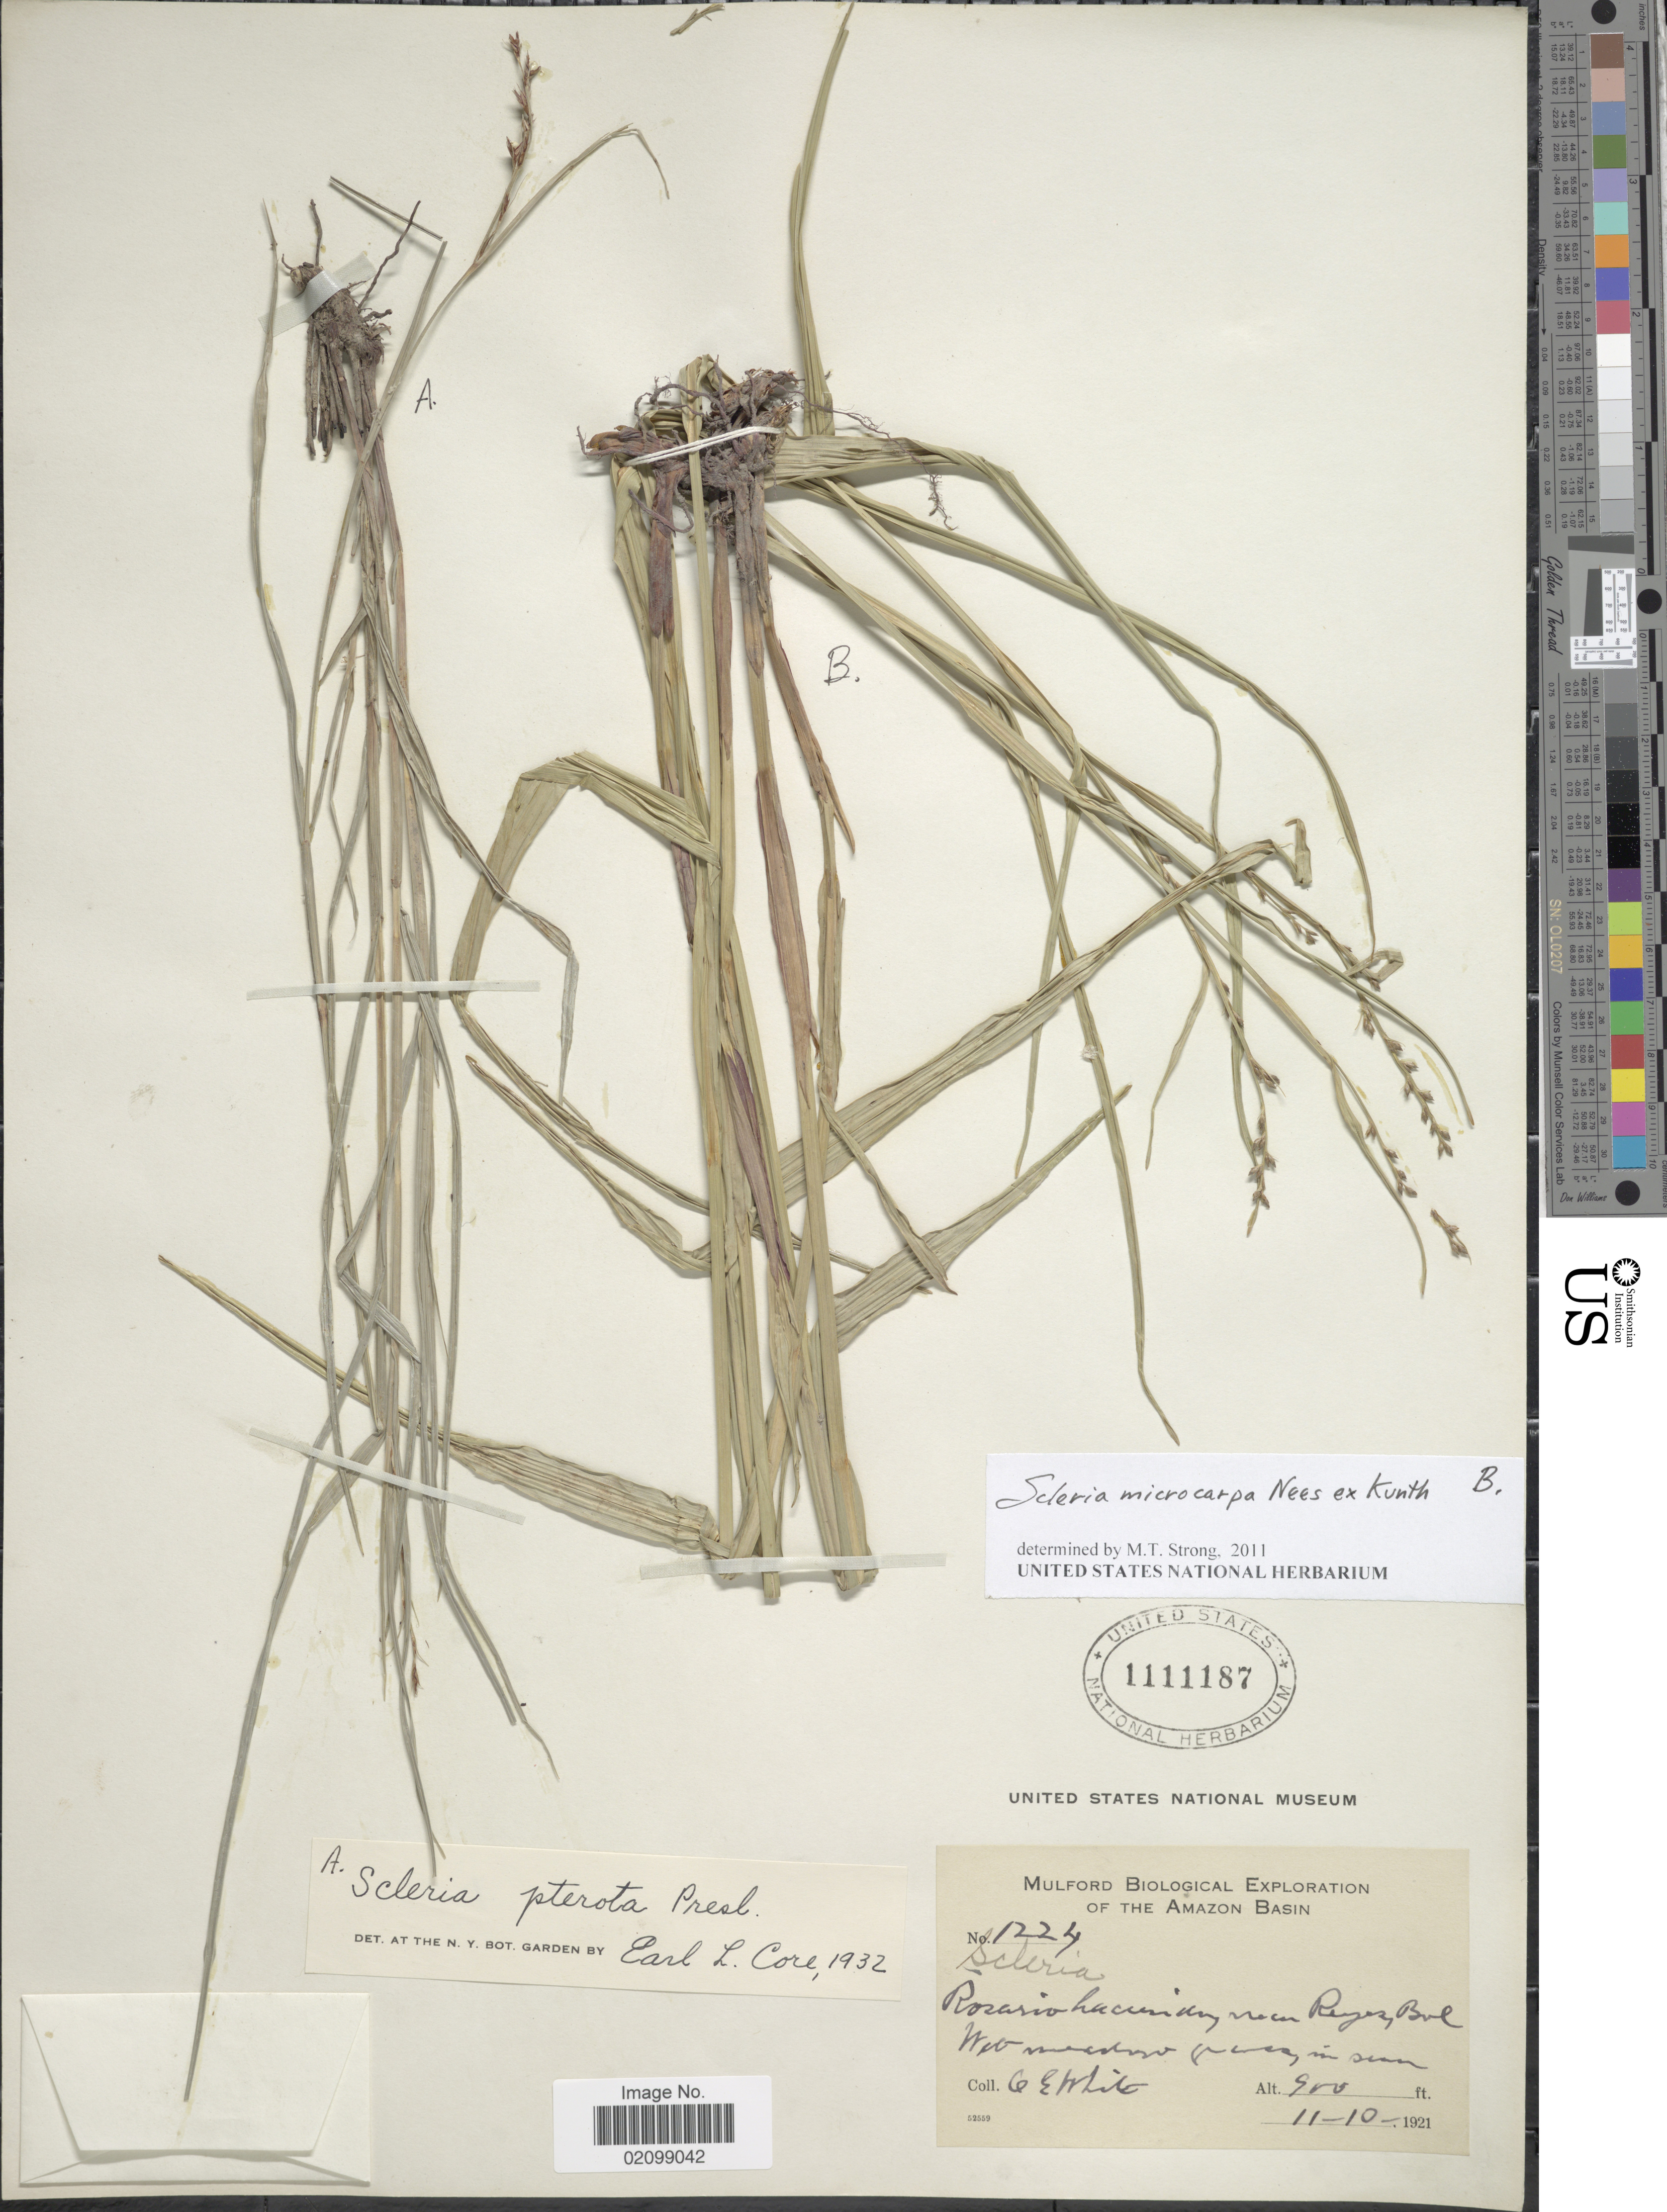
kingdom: Plantae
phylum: Tracheophyta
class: Liliopsida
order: Poales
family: Cyperaceae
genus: Scleria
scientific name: Scleria microcarpa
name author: Nees ex Kunth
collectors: O. E. White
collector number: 1224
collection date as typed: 11-10-1921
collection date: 1921-11-10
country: Bolivia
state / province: Beni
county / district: José Ballivián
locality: Reyes. Rosario Hacienda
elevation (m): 274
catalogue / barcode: US 1111187